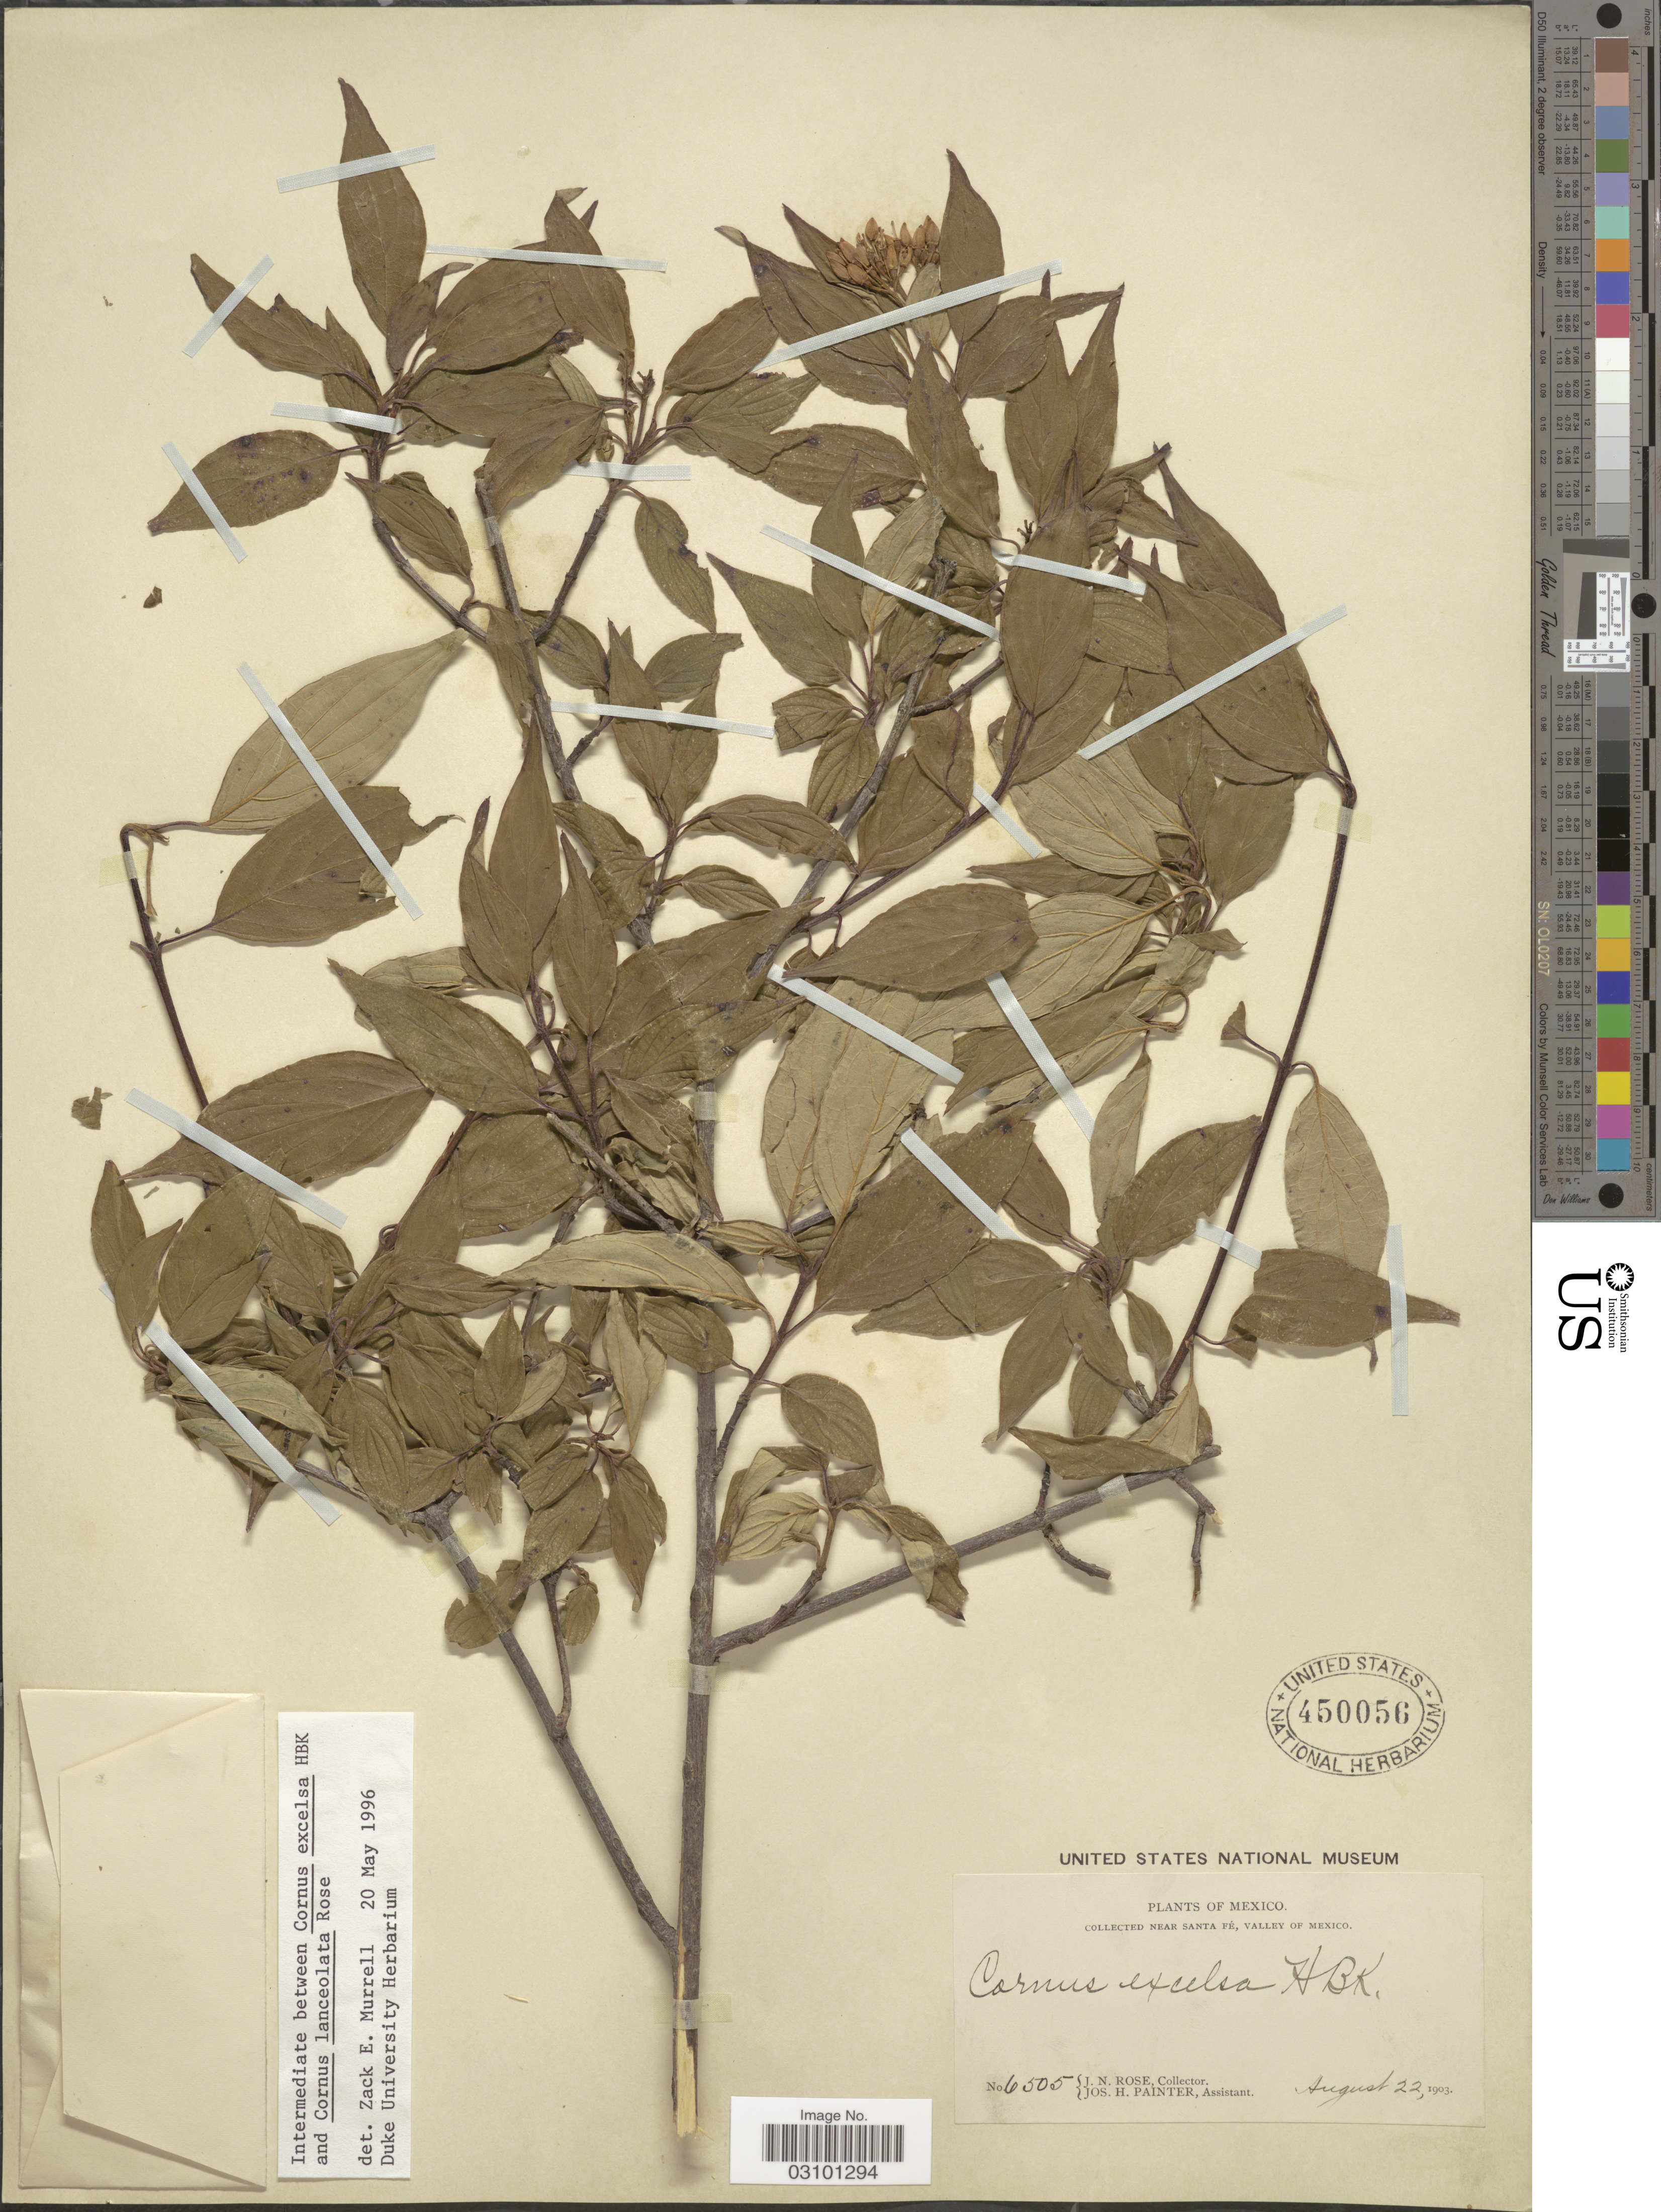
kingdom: Plantae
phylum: Tracheophyta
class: Magnoliopsida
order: Cornales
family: Cornaceae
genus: Cornus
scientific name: Cornus sp.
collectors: J. N. Rose & J. H. Painter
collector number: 6505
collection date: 1903-08-22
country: Mexico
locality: Collected near Santa Fé, Valley of Mexico.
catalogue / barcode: US 450056